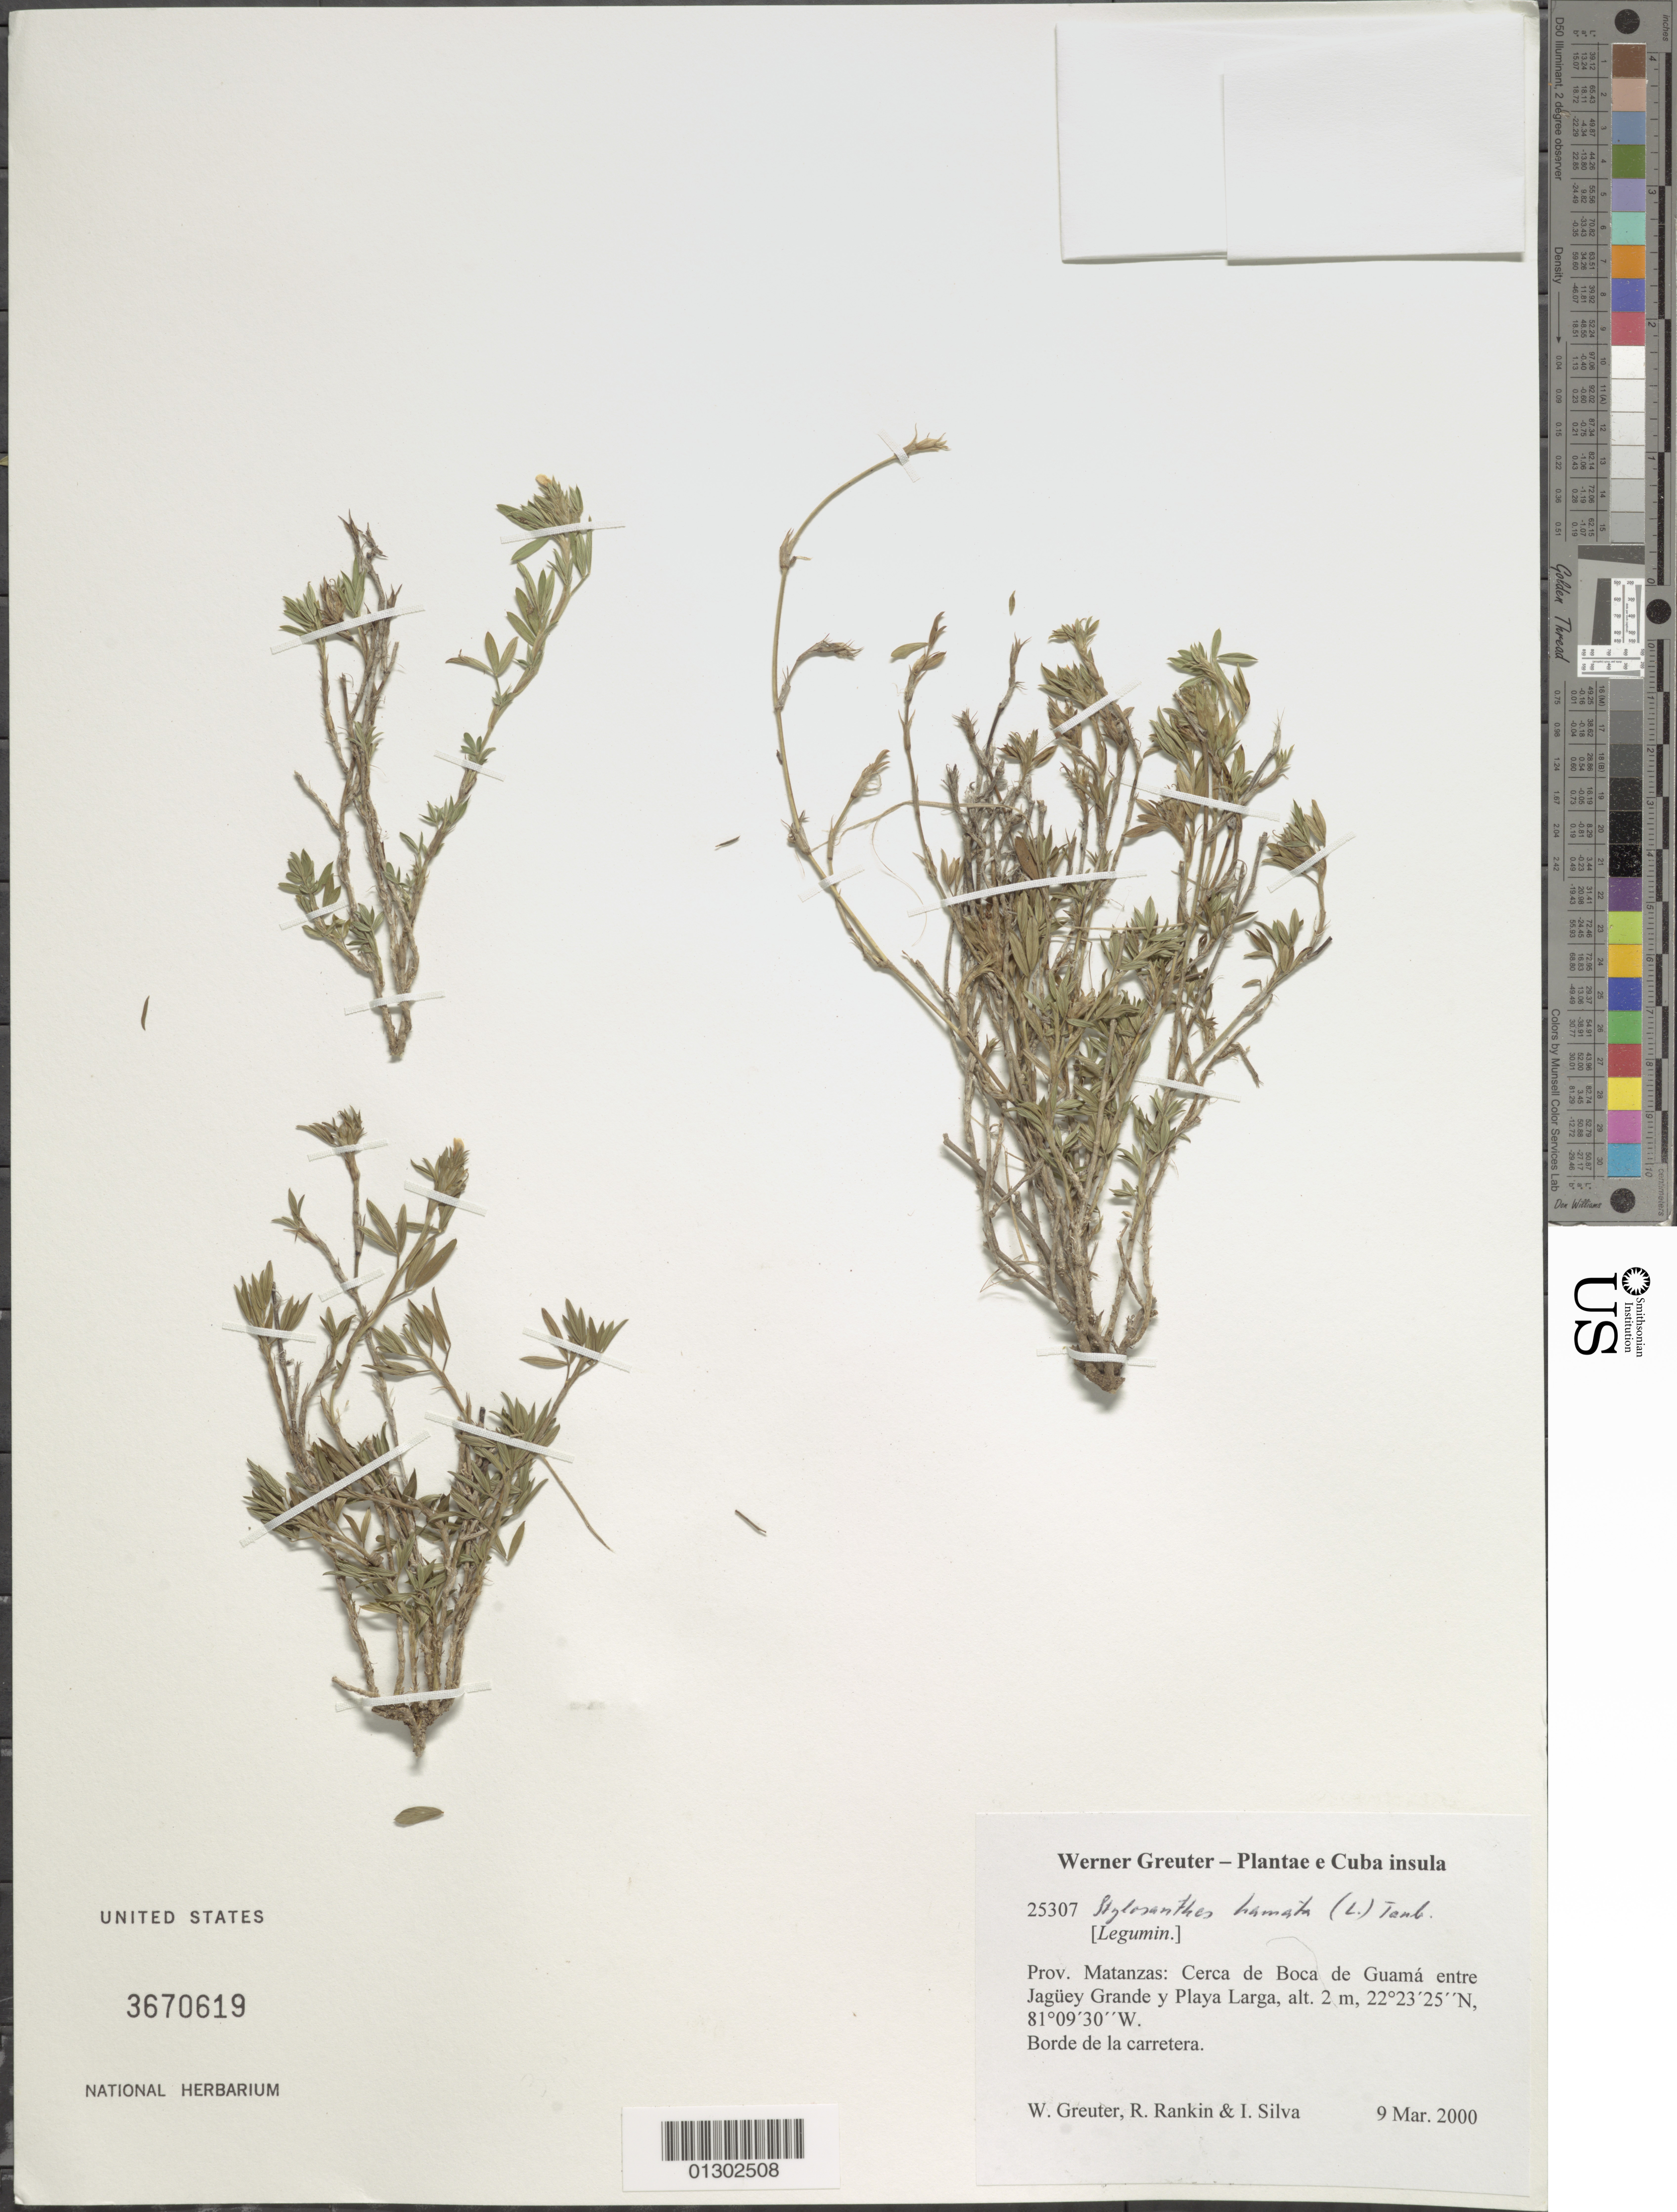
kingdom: Plantae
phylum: Tracheophyta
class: Magnoliopsida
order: Fabales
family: Fabaceae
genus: Stylosanthes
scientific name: Stylosanthes hamata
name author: (L.) Taub.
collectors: W. R. Greuter, R. Rankin Rodriguez & I. Silva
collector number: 25307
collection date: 2000-03-09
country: Cuba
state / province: Matanzas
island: Cuba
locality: Cerca de Boca de Guamá entre Jagüey Grande y Playa Larga.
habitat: Borde de la carretera.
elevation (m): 2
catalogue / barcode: US 3670619